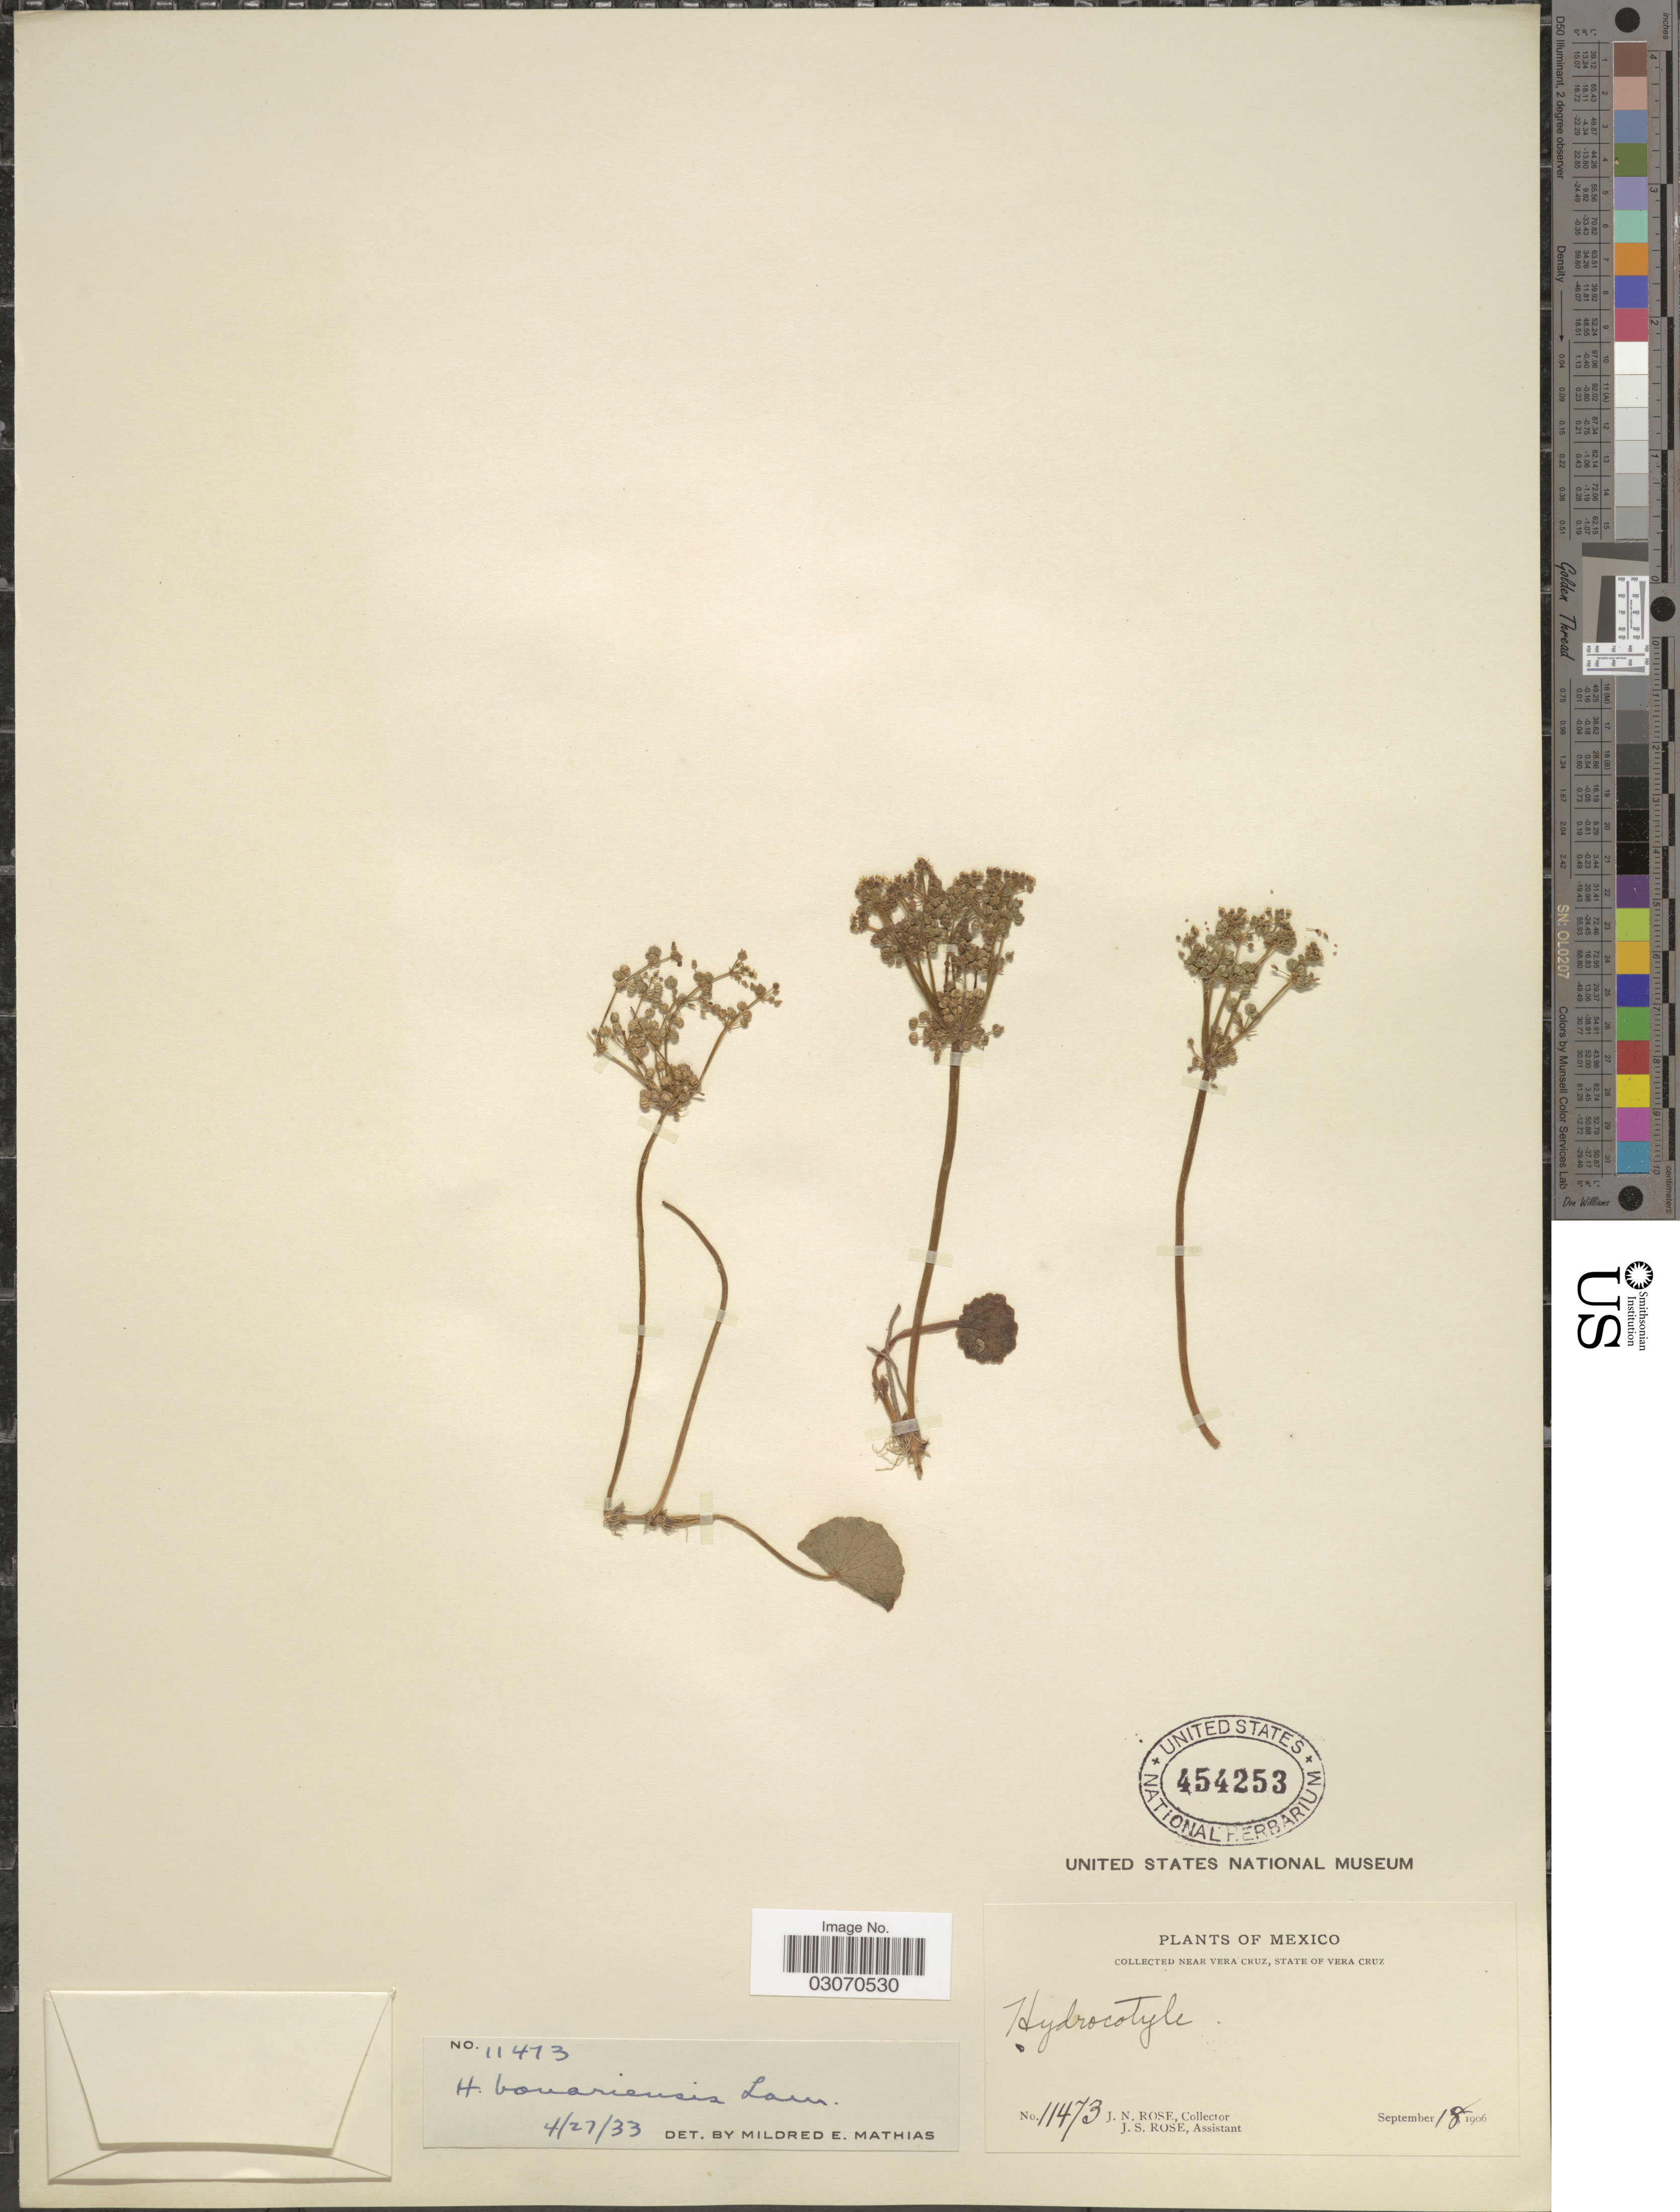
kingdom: Plantae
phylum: Tracheophyta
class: Magnoliopsida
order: Apiales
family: Araliaceae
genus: Hydrocotyle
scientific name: Hydrocotyle bonariensis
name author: Lam.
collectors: J. N. Rose & J. S. Rose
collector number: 11473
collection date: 1906-09-18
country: Mexico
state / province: Veracruz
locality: Near Vera Cruz, State of Vera Cruz.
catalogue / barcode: US 454253